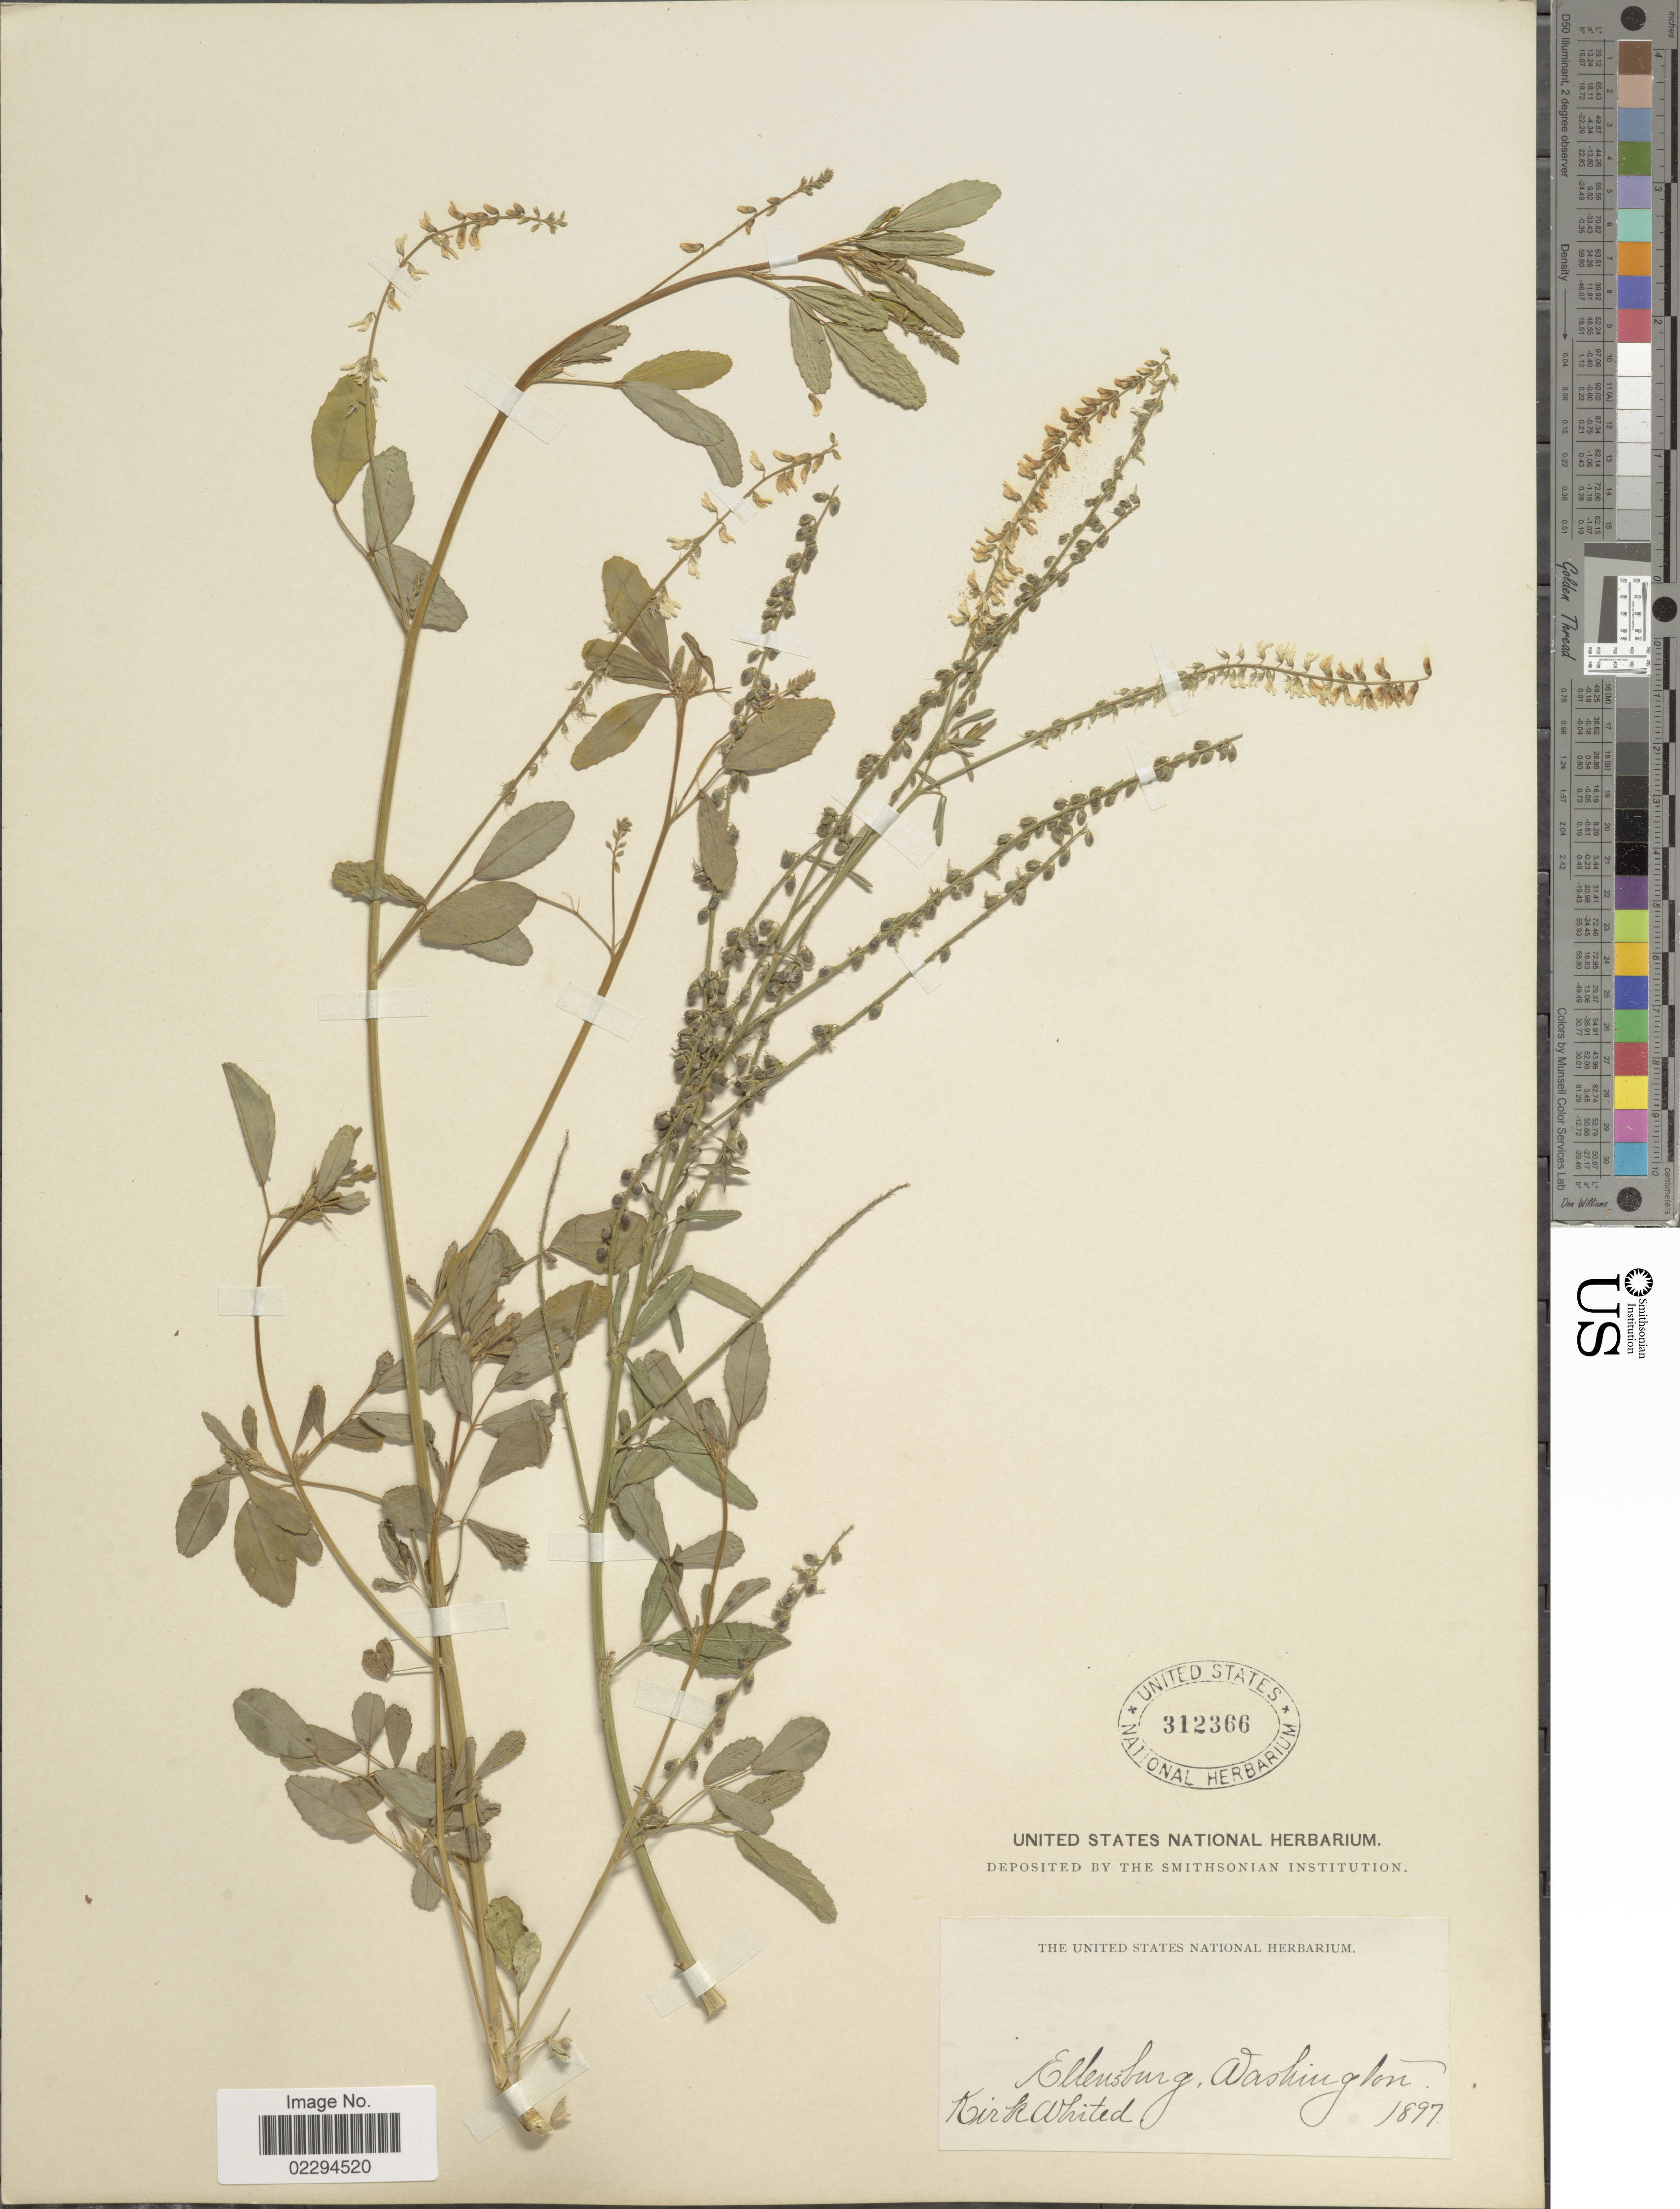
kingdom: Plantae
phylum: Tracheophyta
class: Magnoliopsida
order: Fabales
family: Fabaceae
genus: Melilotus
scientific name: Melilotus albus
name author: Medik.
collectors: K. Whited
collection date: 1897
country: United States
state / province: Washington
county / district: Kittitas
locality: Ellensburg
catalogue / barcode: US 312366